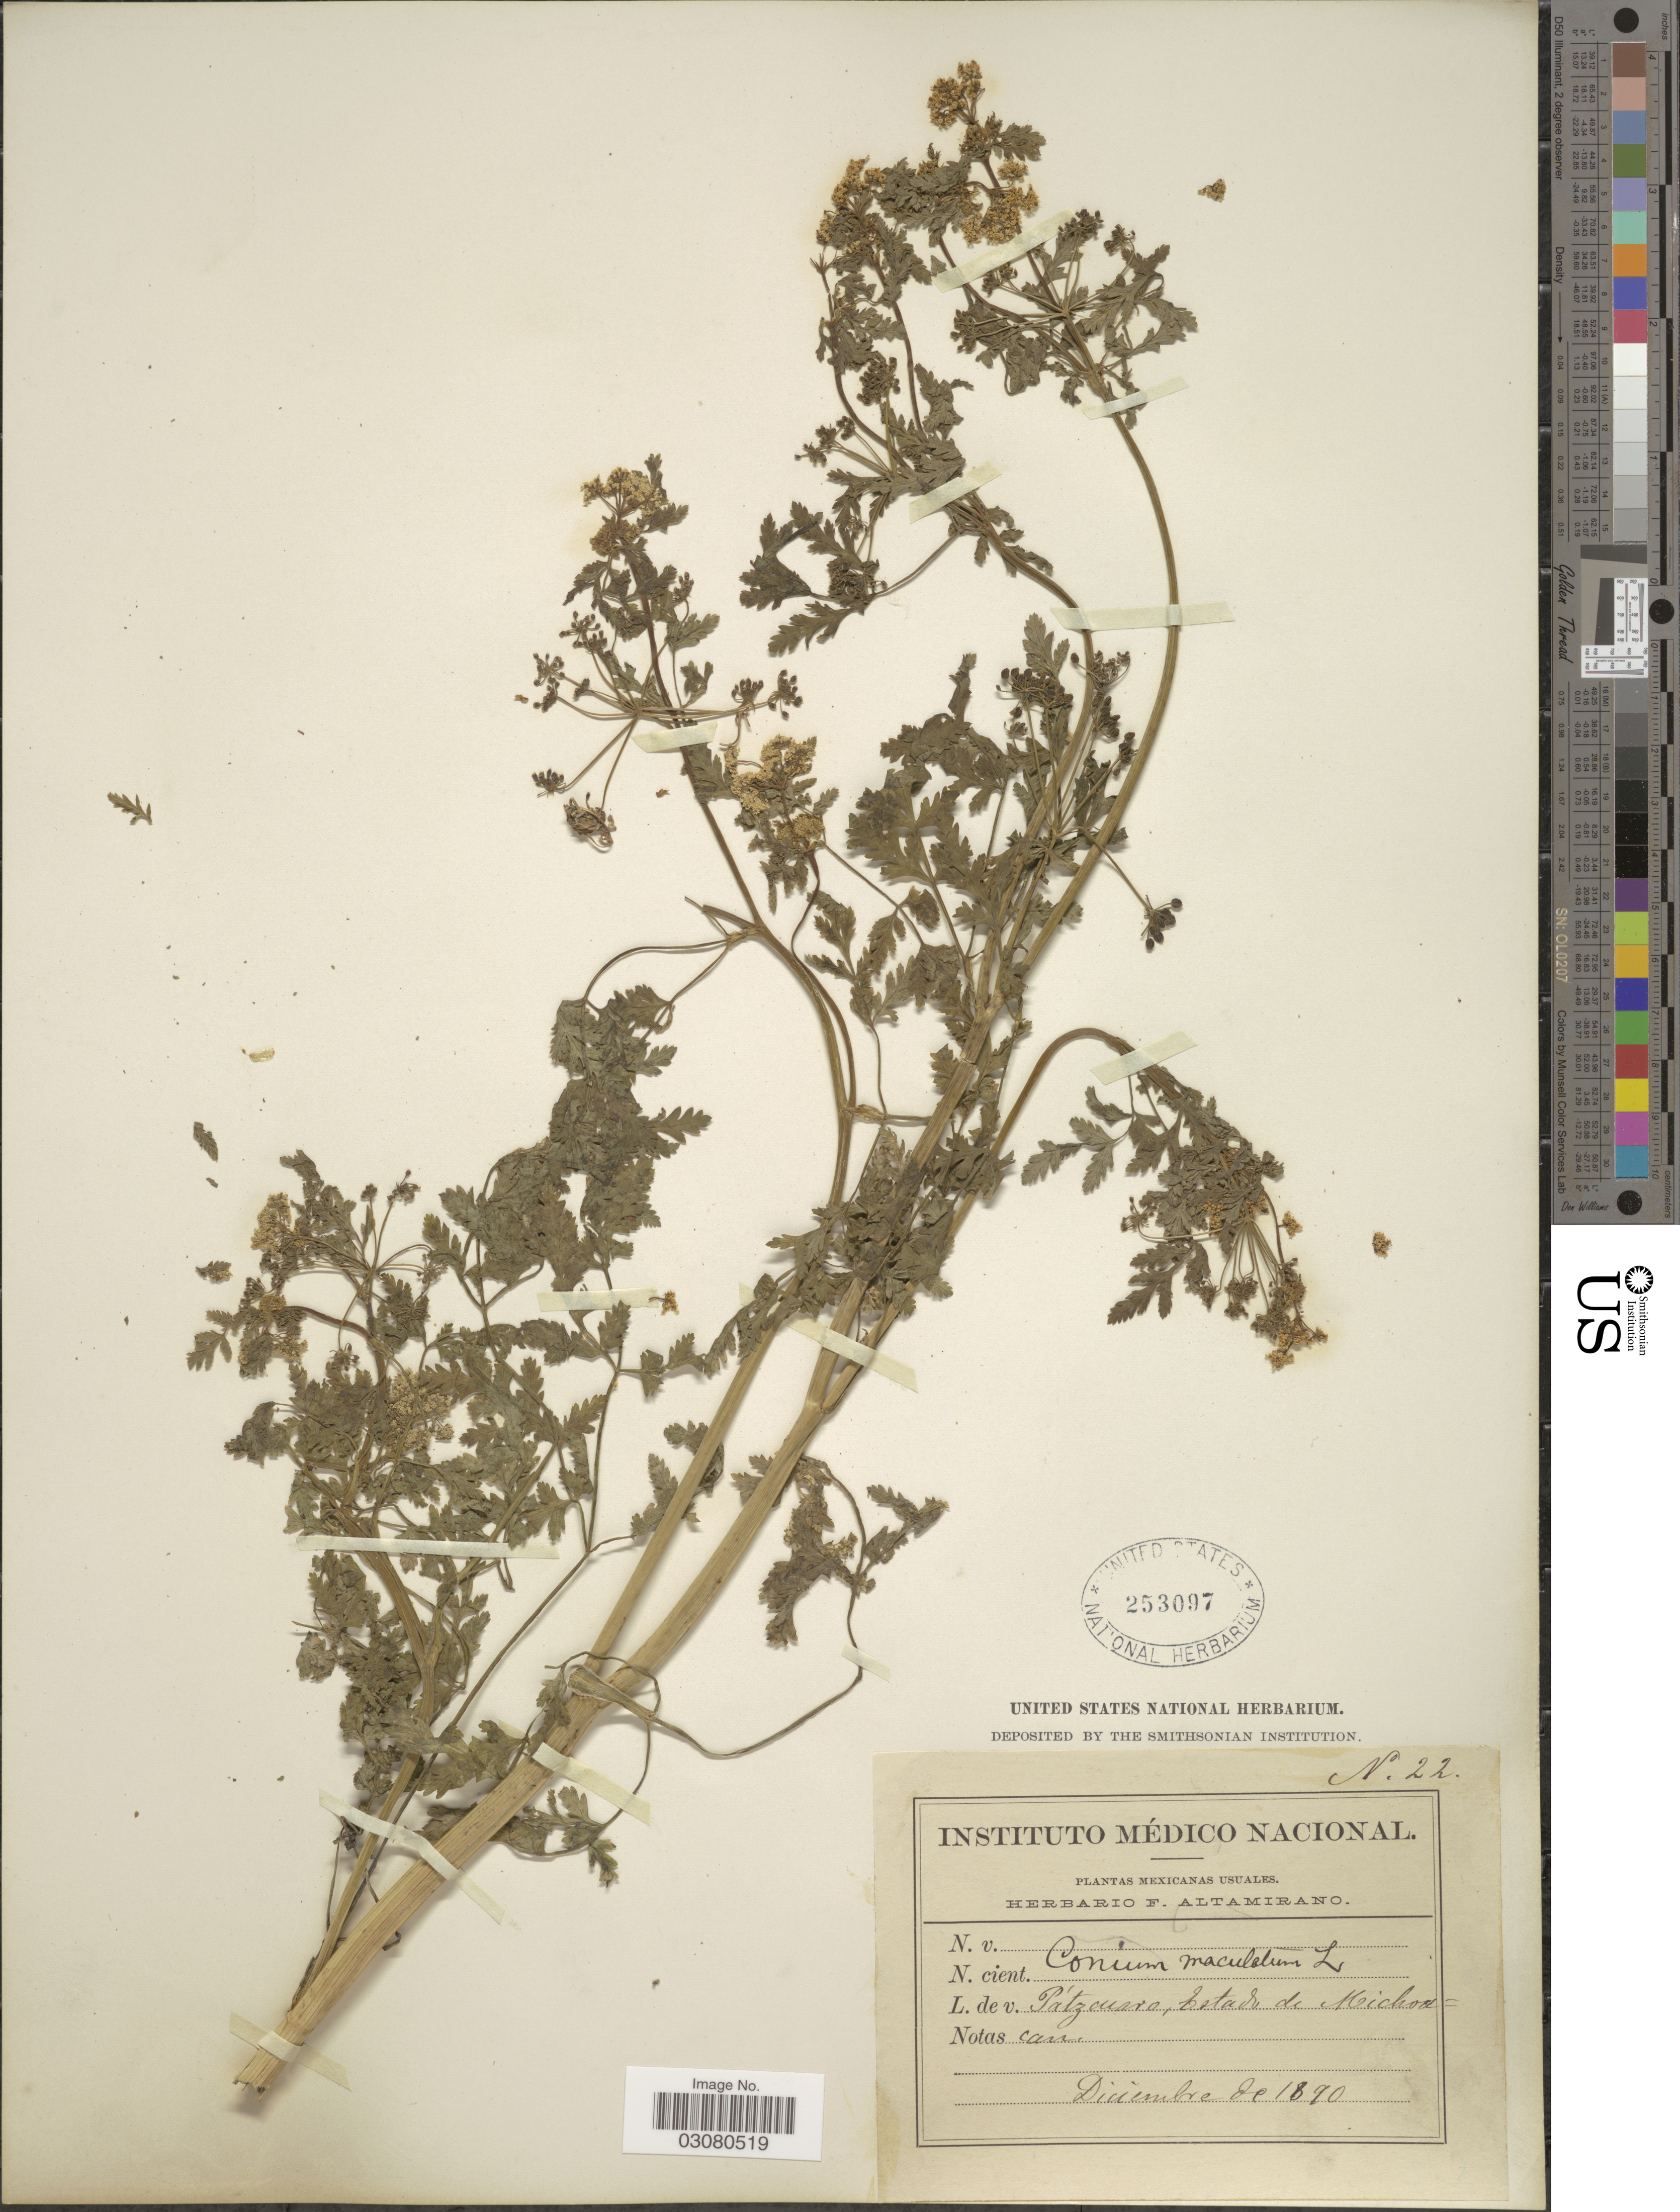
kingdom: Plantae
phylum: Tracheophyta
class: Magnoliopsida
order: Apiales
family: Apiaceae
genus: Conium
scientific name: Conium maculatum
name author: L.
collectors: Ex herb. F. Altamirano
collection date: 1870-12-21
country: Mexico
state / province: Michoacán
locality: Pátzanaro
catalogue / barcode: US 253097